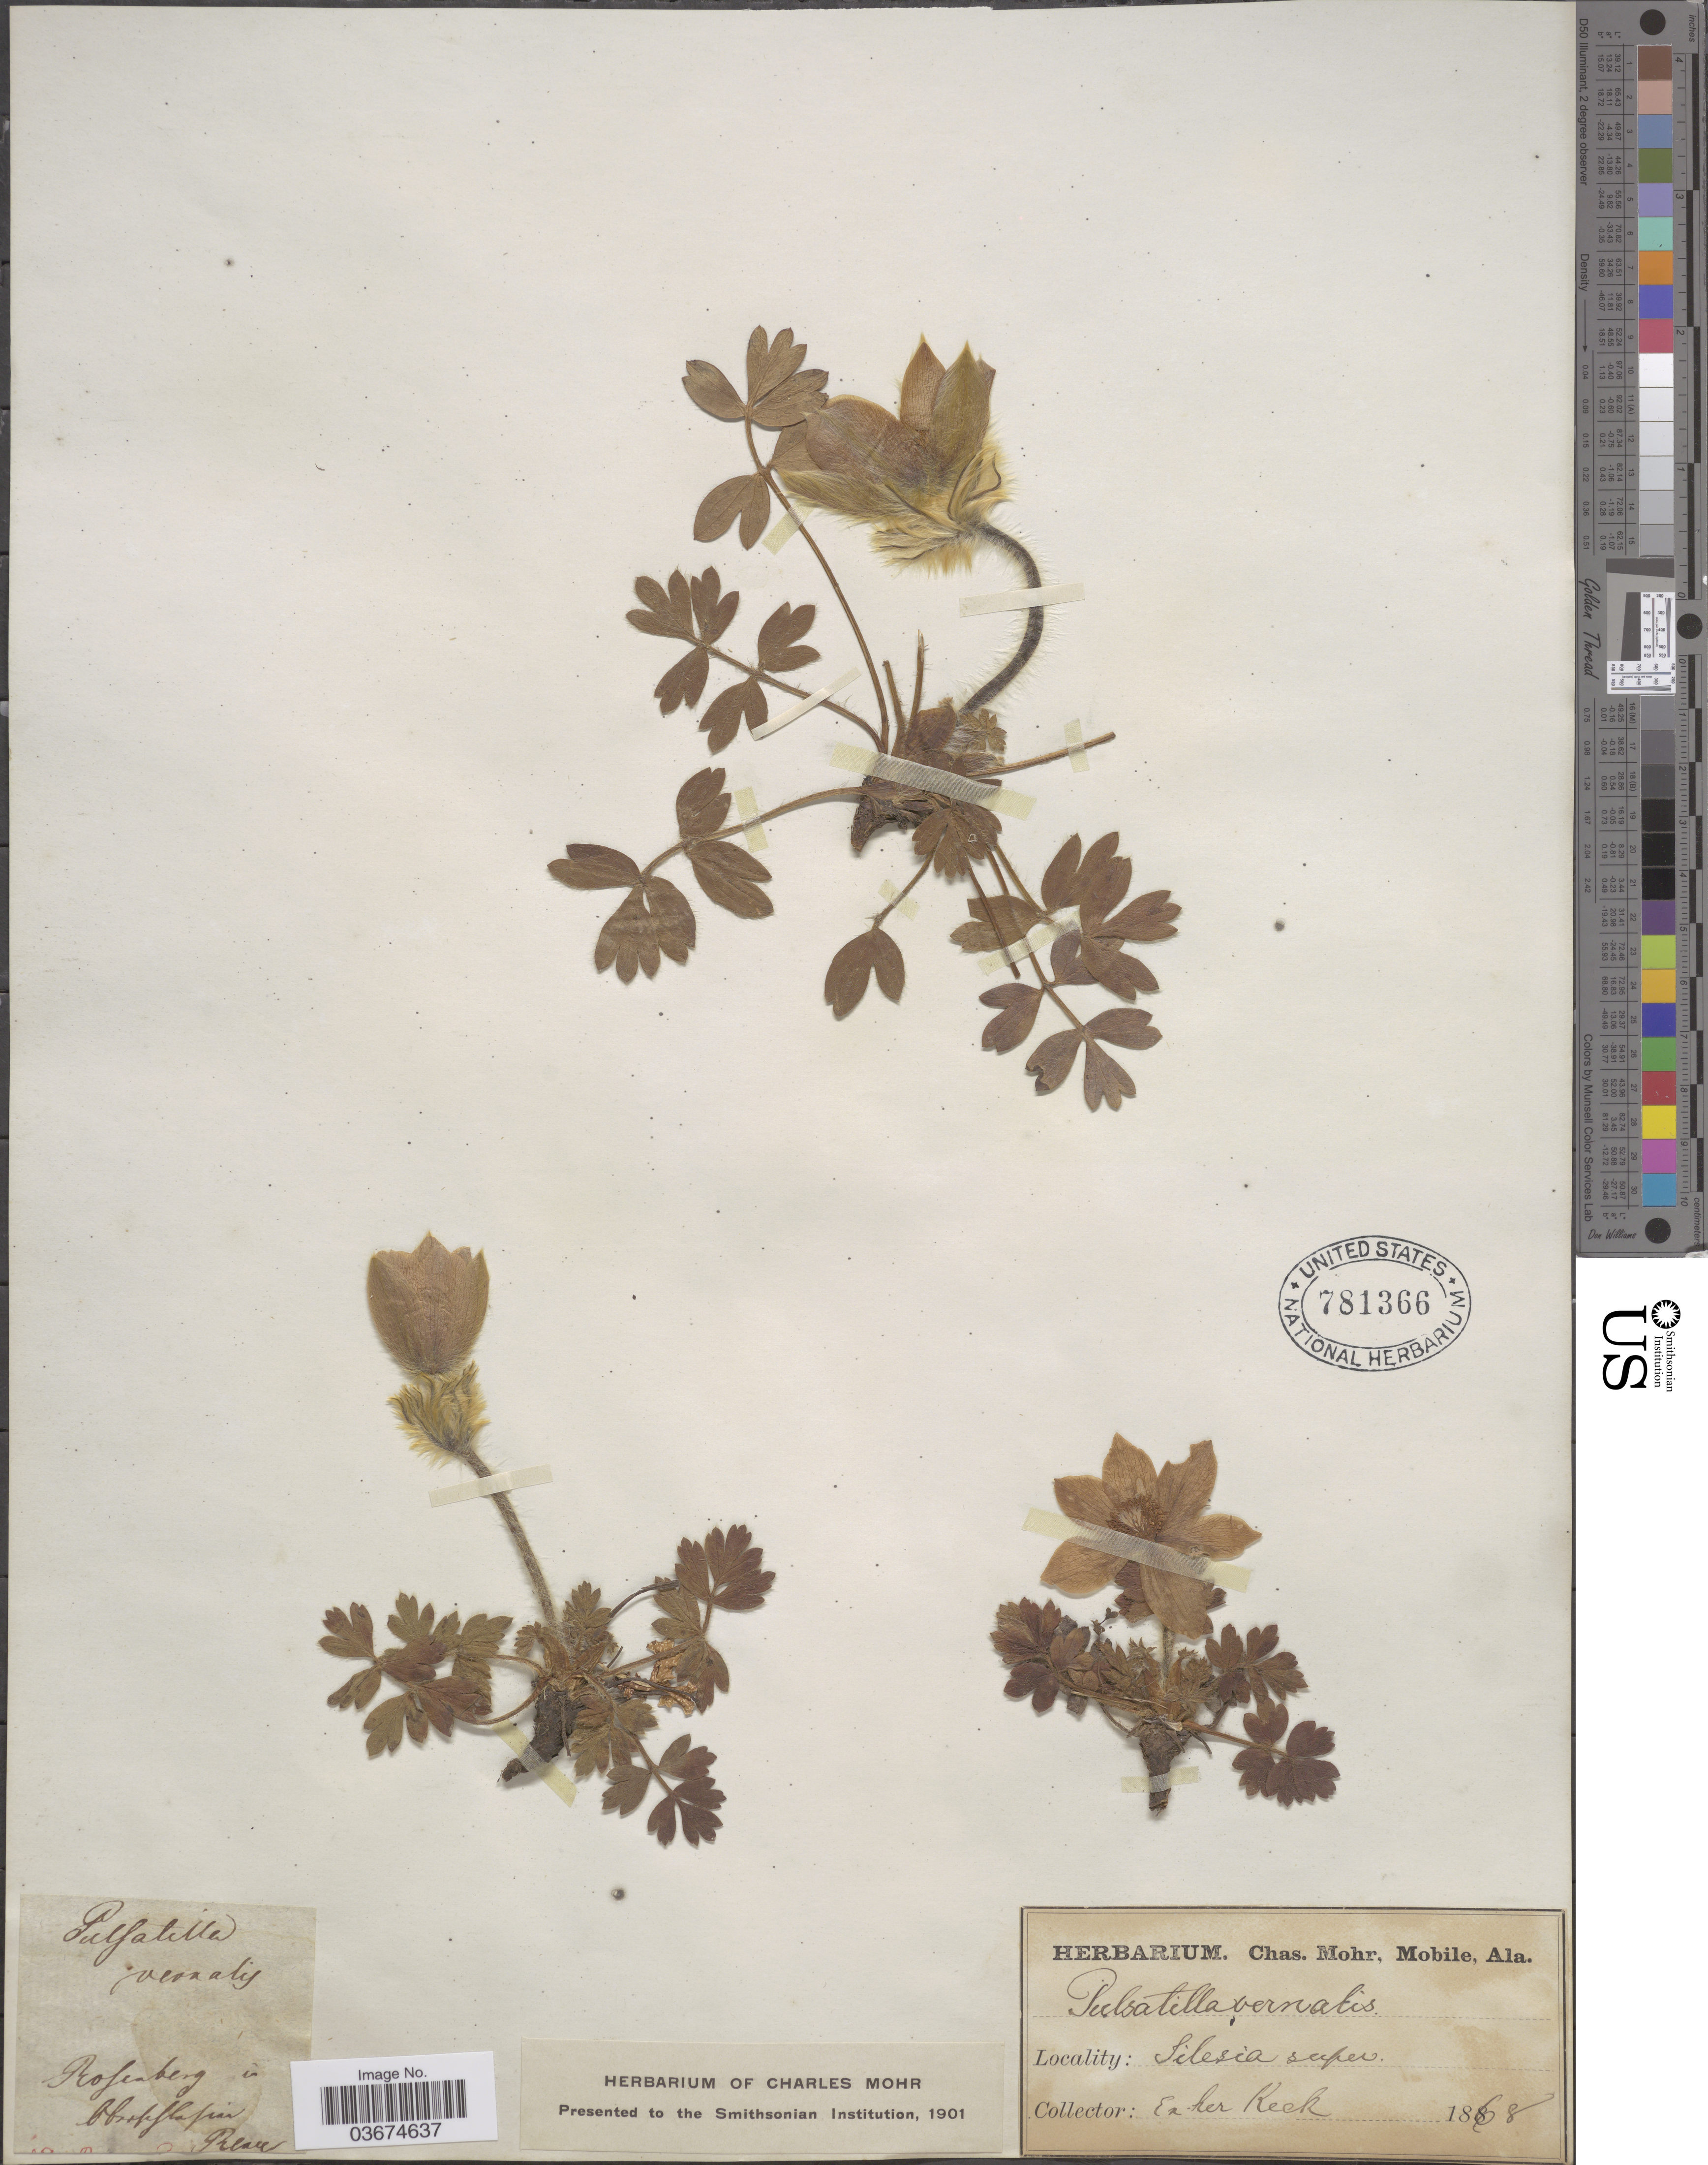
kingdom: Plantae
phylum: Tracheophyta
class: Magnoliopsida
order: Ranunculales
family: Ranunculaceae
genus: Pulsatilla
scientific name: Pulsatilla vernalis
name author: (L.) Mill.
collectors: Ex Herb. Keck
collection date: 1868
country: Poland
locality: Rosenberg in [illegible text]fin. Silesia super.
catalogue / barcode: US 781366